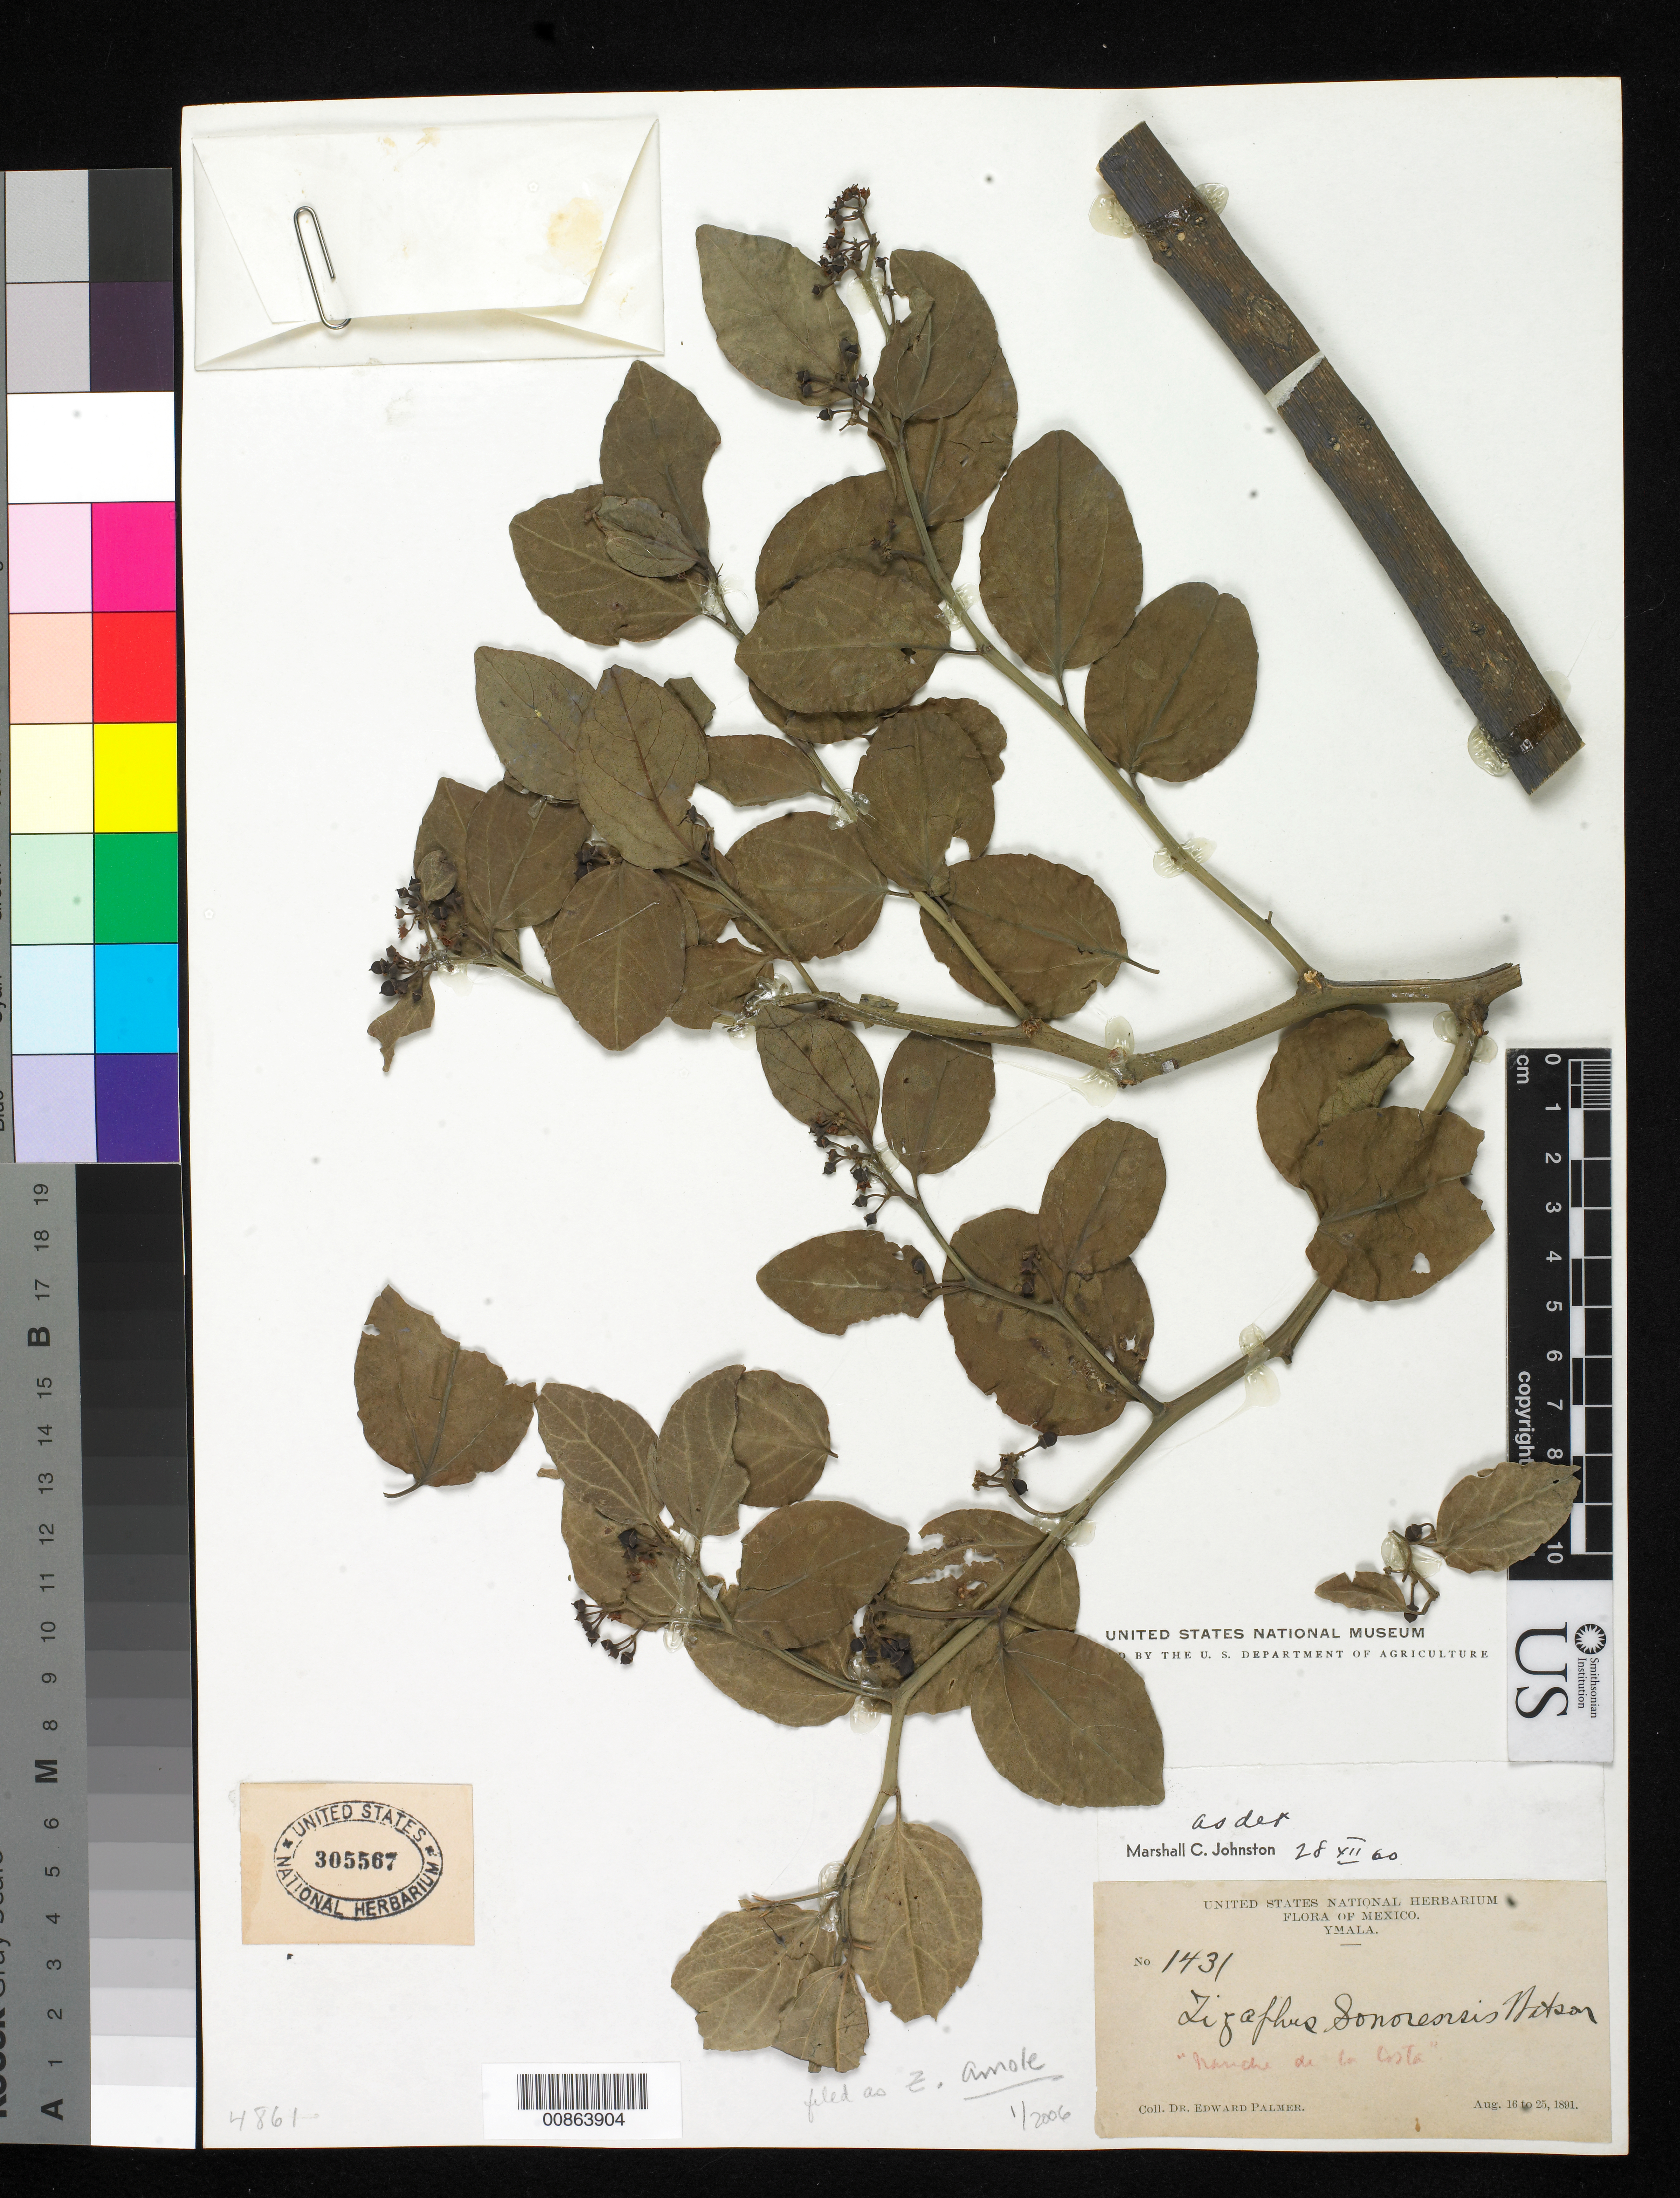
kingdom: Plantae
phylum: Tracheophyta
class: Magnoliopsida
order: Rosales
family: Rhamnaceae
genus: Sarcomphalus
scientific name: Sarcomphalus amole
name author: (Sessé & Moc.) Hauenschild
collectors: E. Palmer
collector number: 1431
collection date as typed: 16 Aug 1891 to 25 Aug 1891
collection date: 1891-08-16/1891-08-25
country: Mexico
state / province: Sinaloa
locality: Ymala, Sinaloa.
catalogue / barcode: US 305567